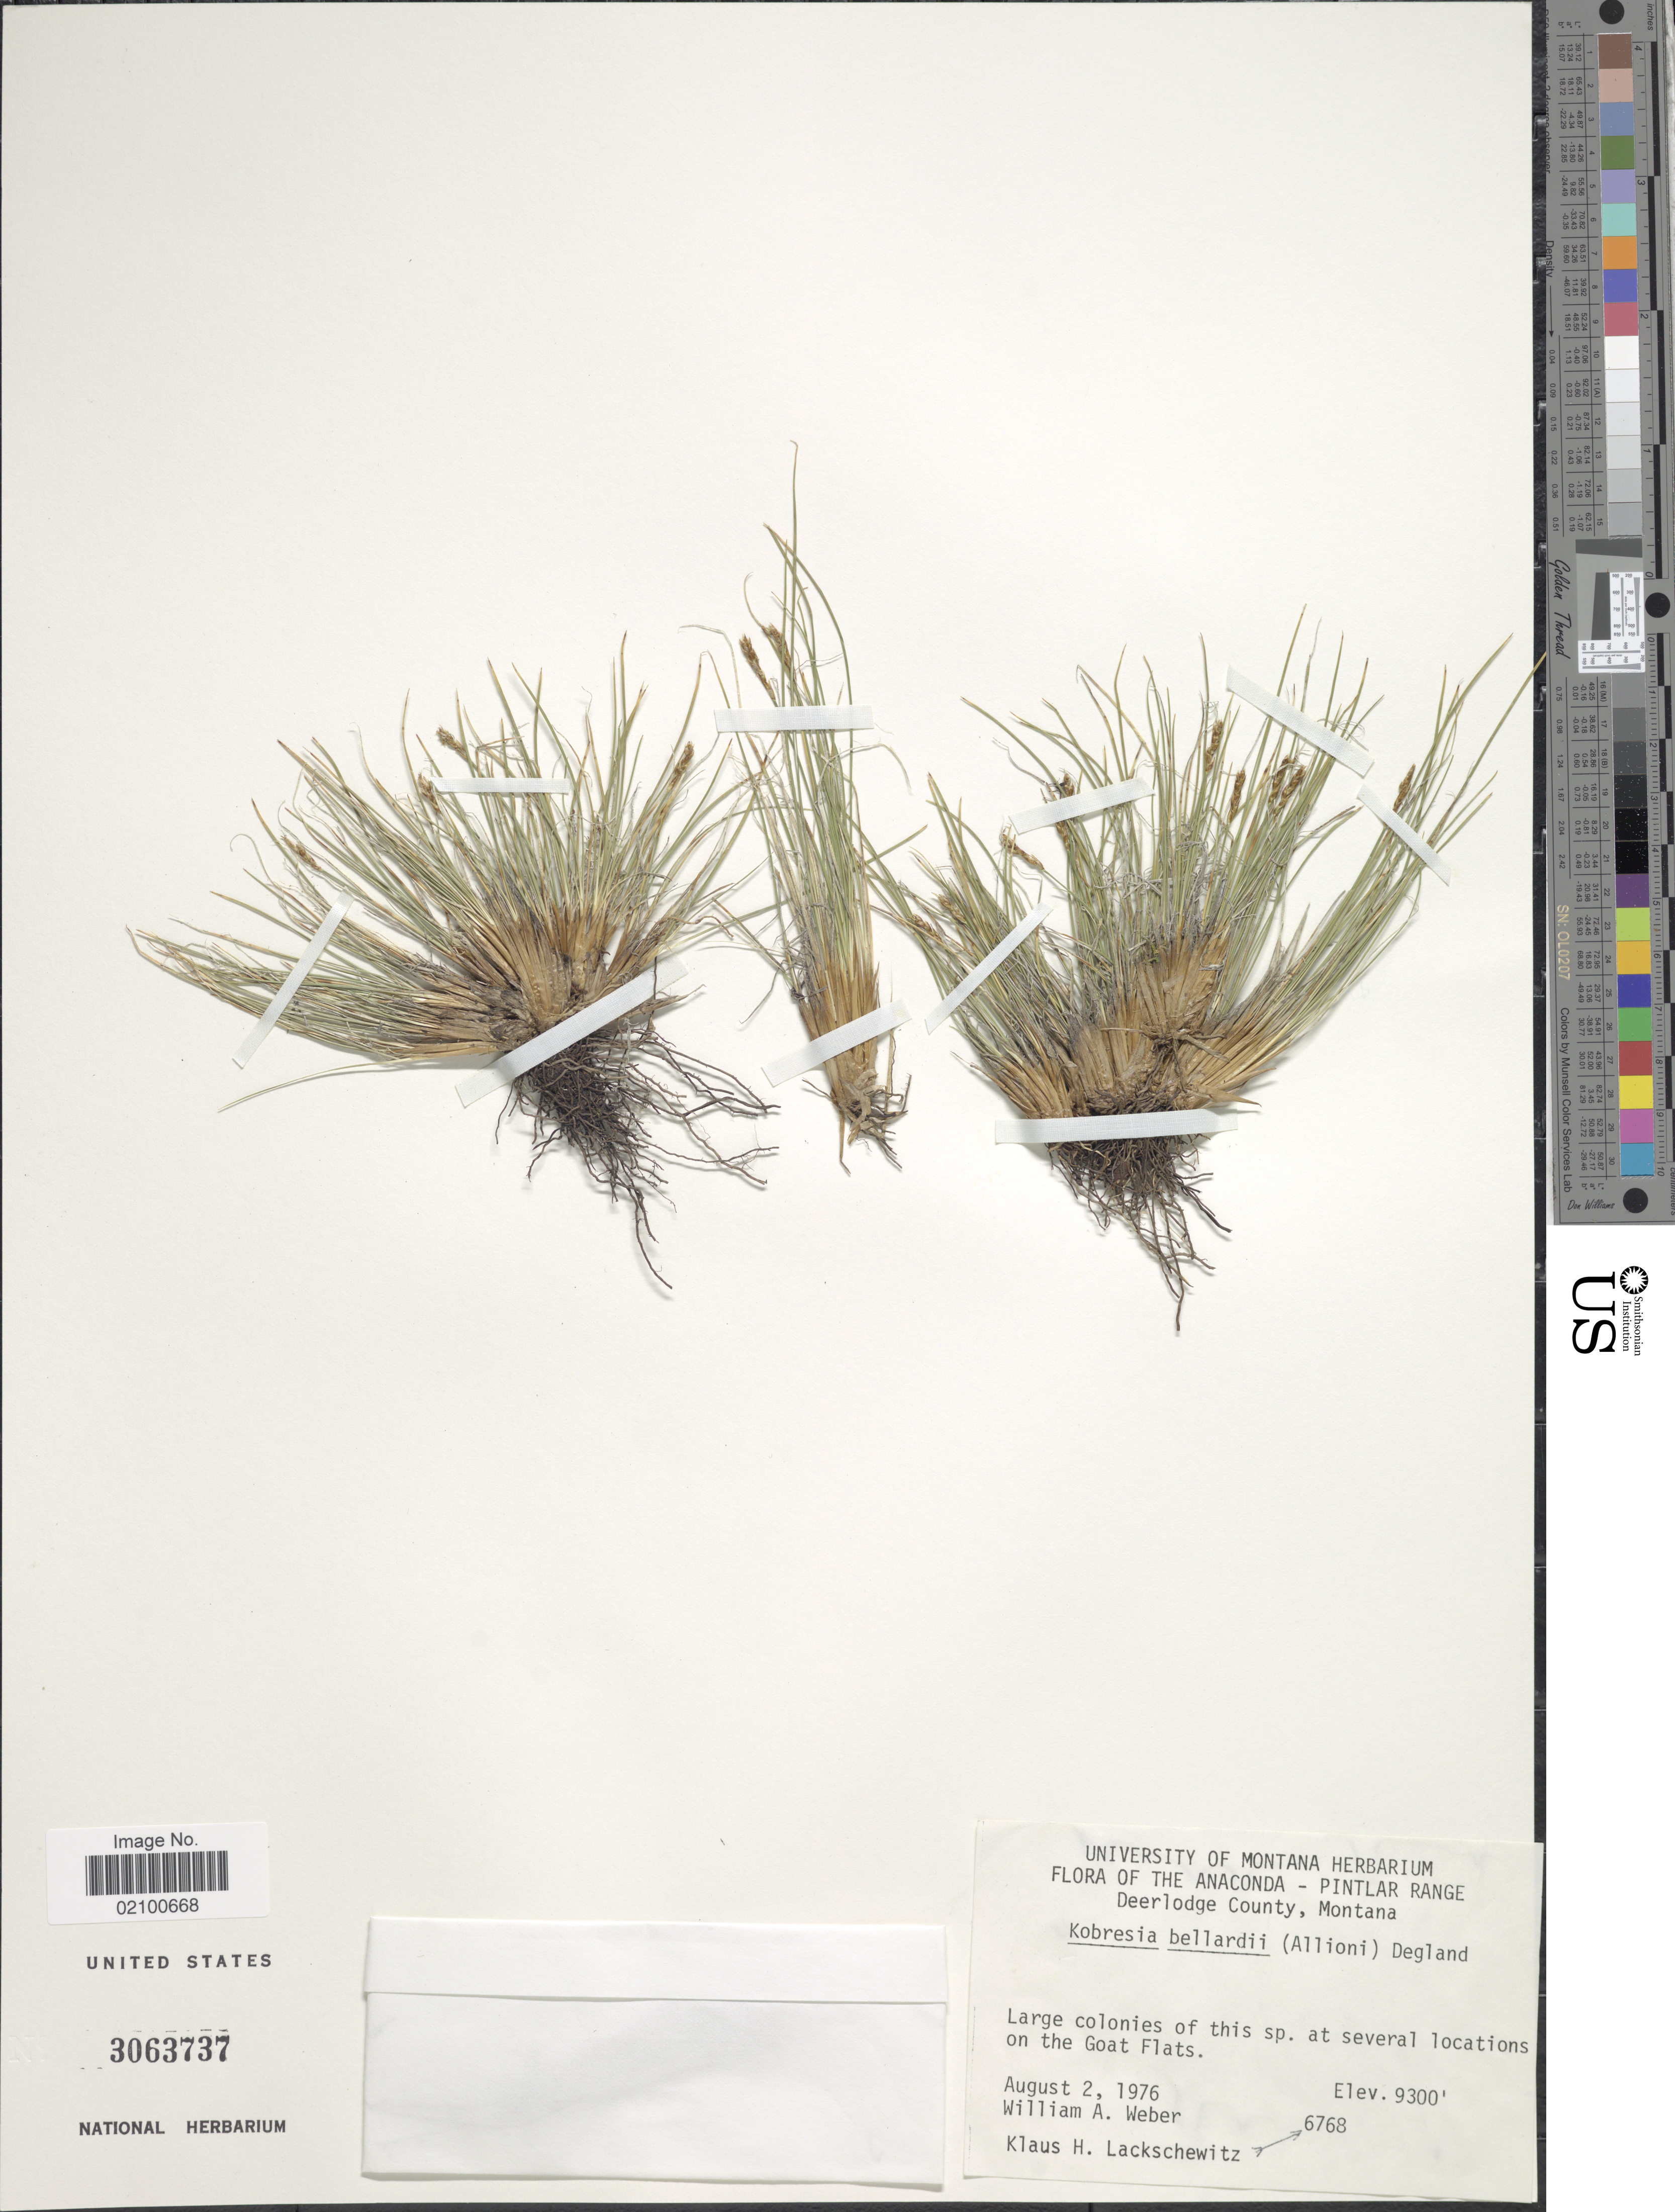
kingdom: Plantae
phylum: Tracheophyta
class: Liliopsida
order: Poales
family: Cyperaceae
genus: Carex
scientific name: Carex myosuroides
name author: Vill.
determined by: Strong, M. T., (US), Smithsonian Institution - National Museum of Natural History (UNITED STATES)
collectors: W. A. Weber & K. Lackschewitz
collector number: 6768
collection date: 1976-08-02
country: United States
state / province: Montana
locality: The Anaconda-Pintlar Range, Deerlodge County, on the Goat Flats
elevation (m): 2835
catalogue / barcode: US 3063737